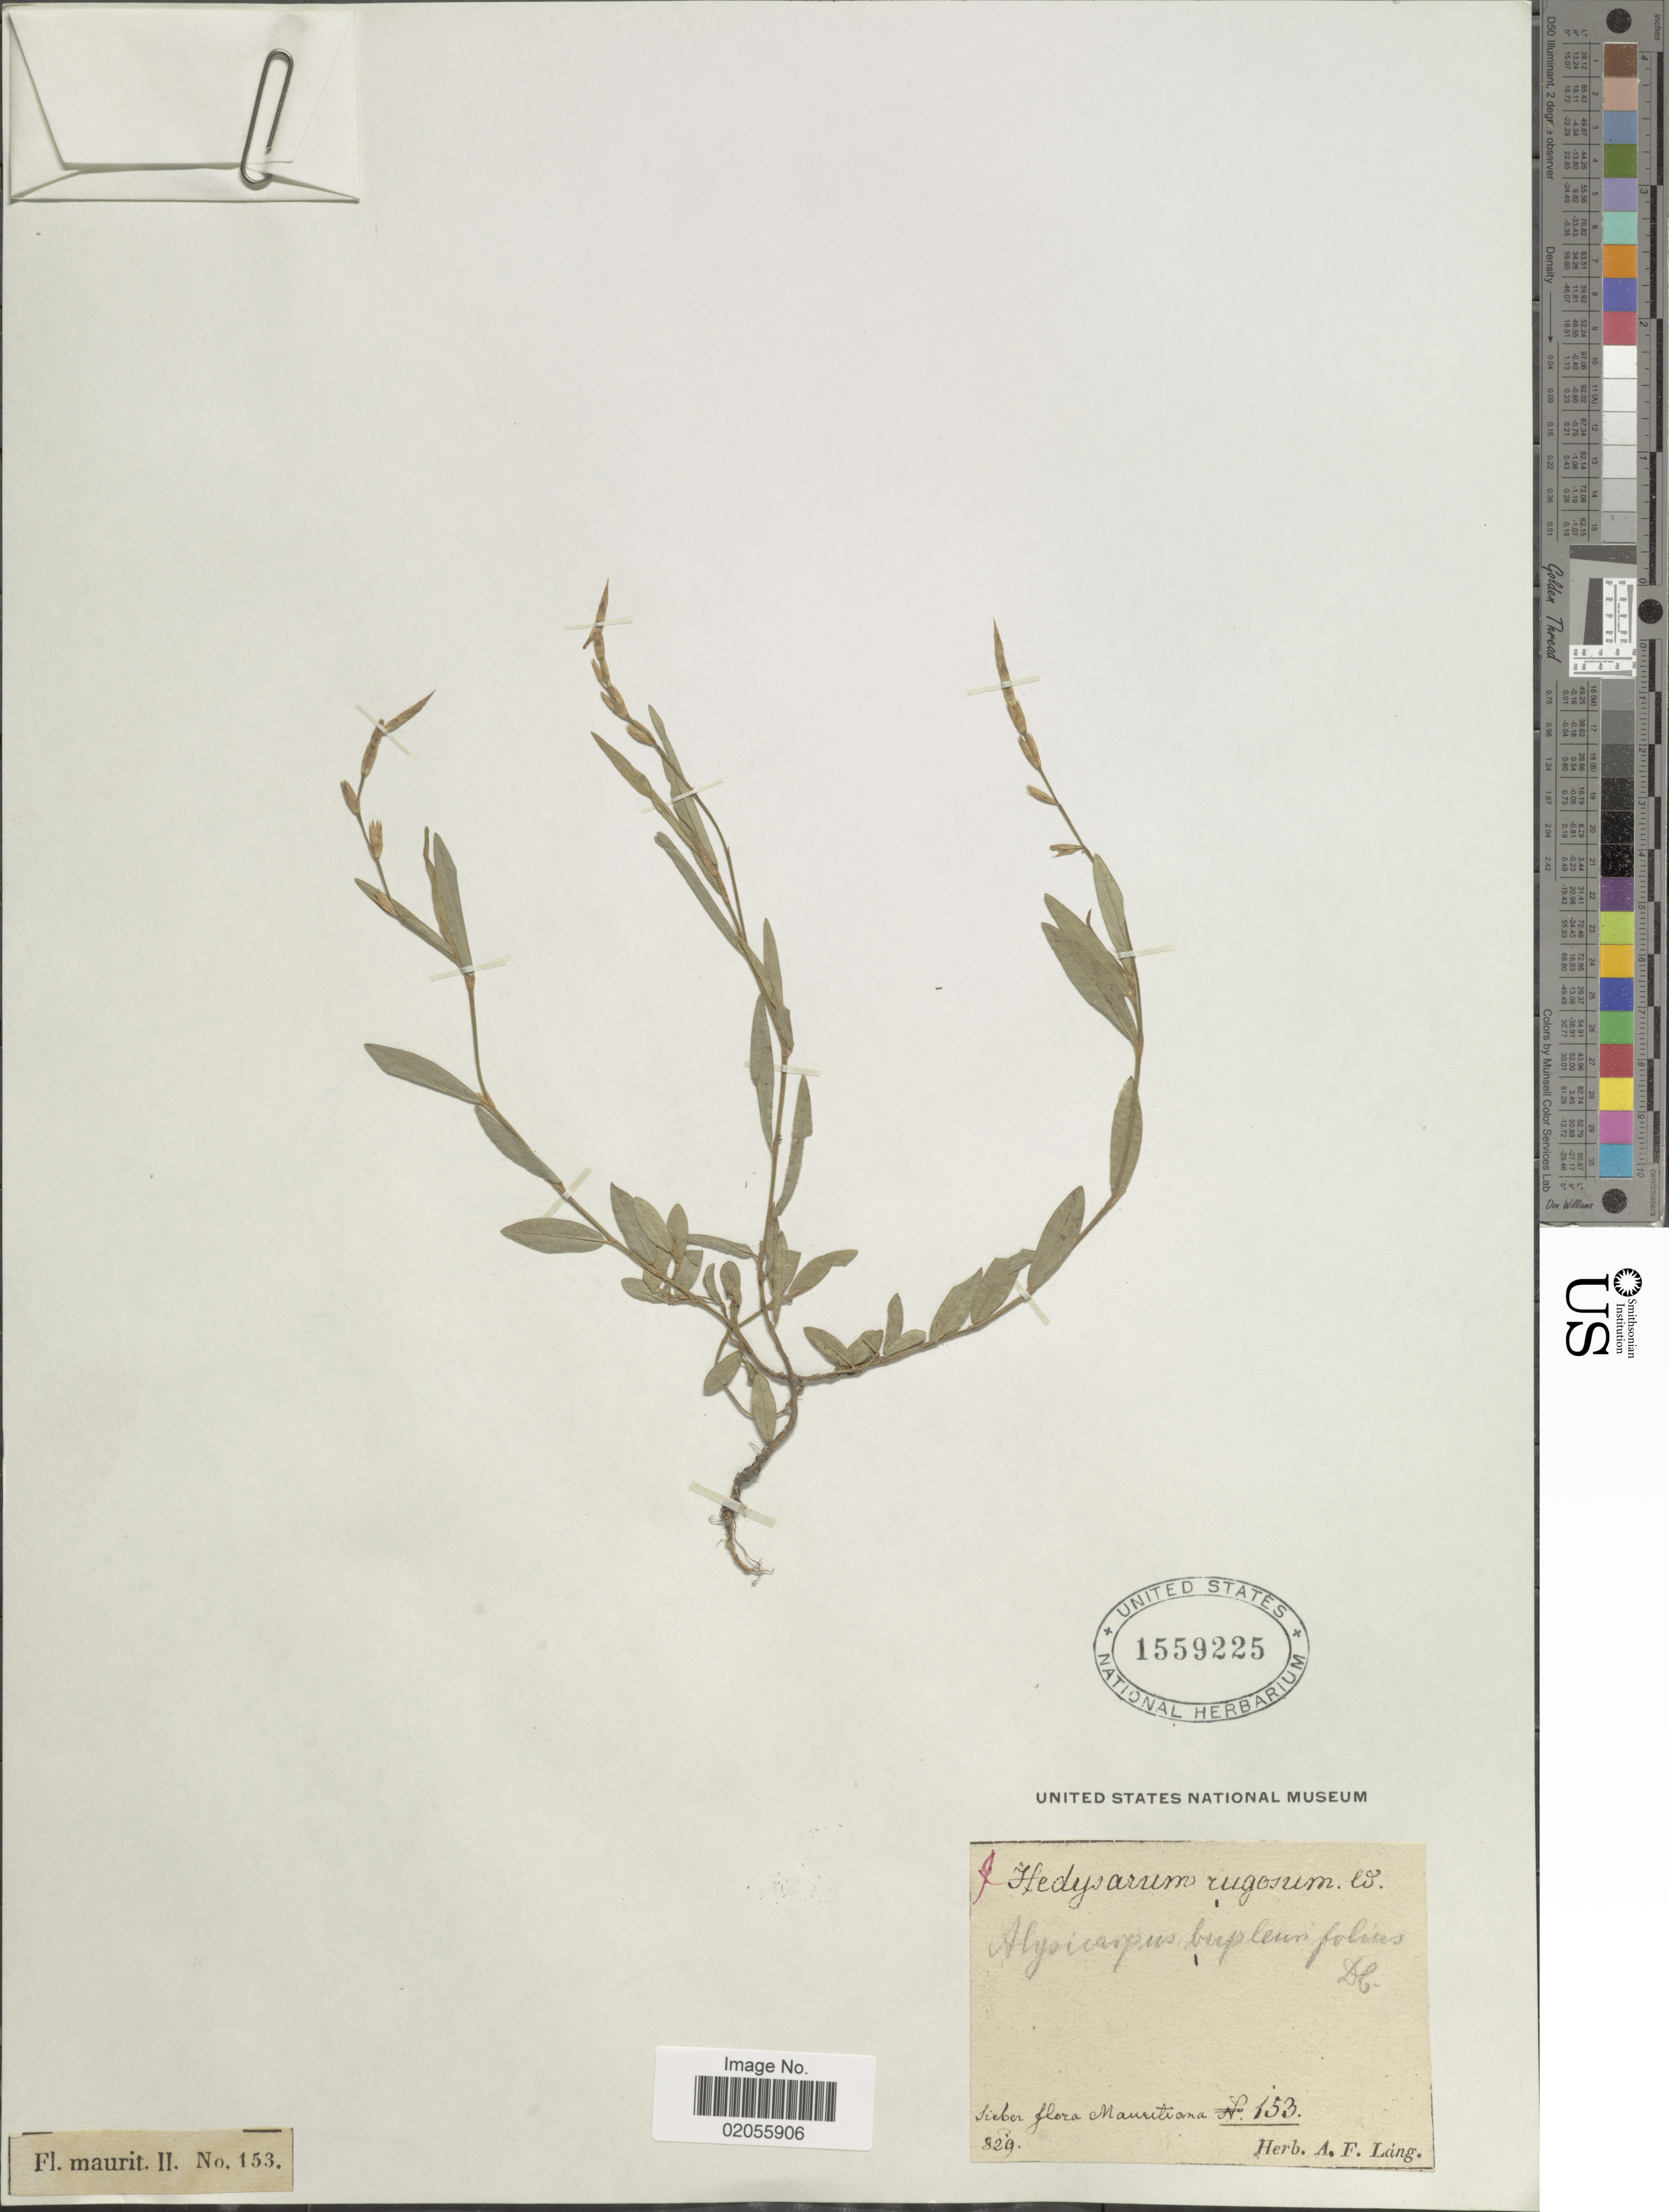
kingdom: Plantae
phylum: Tracheophyta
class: Magnoliopsida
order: Fabales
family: Fabaceae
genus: Alysicarpus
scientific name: Alysicarpus rugosus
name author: (Willd.) DC.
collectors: Ex herb. A. F. Lang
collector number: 153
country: Mauritania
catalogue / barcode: US 1559225